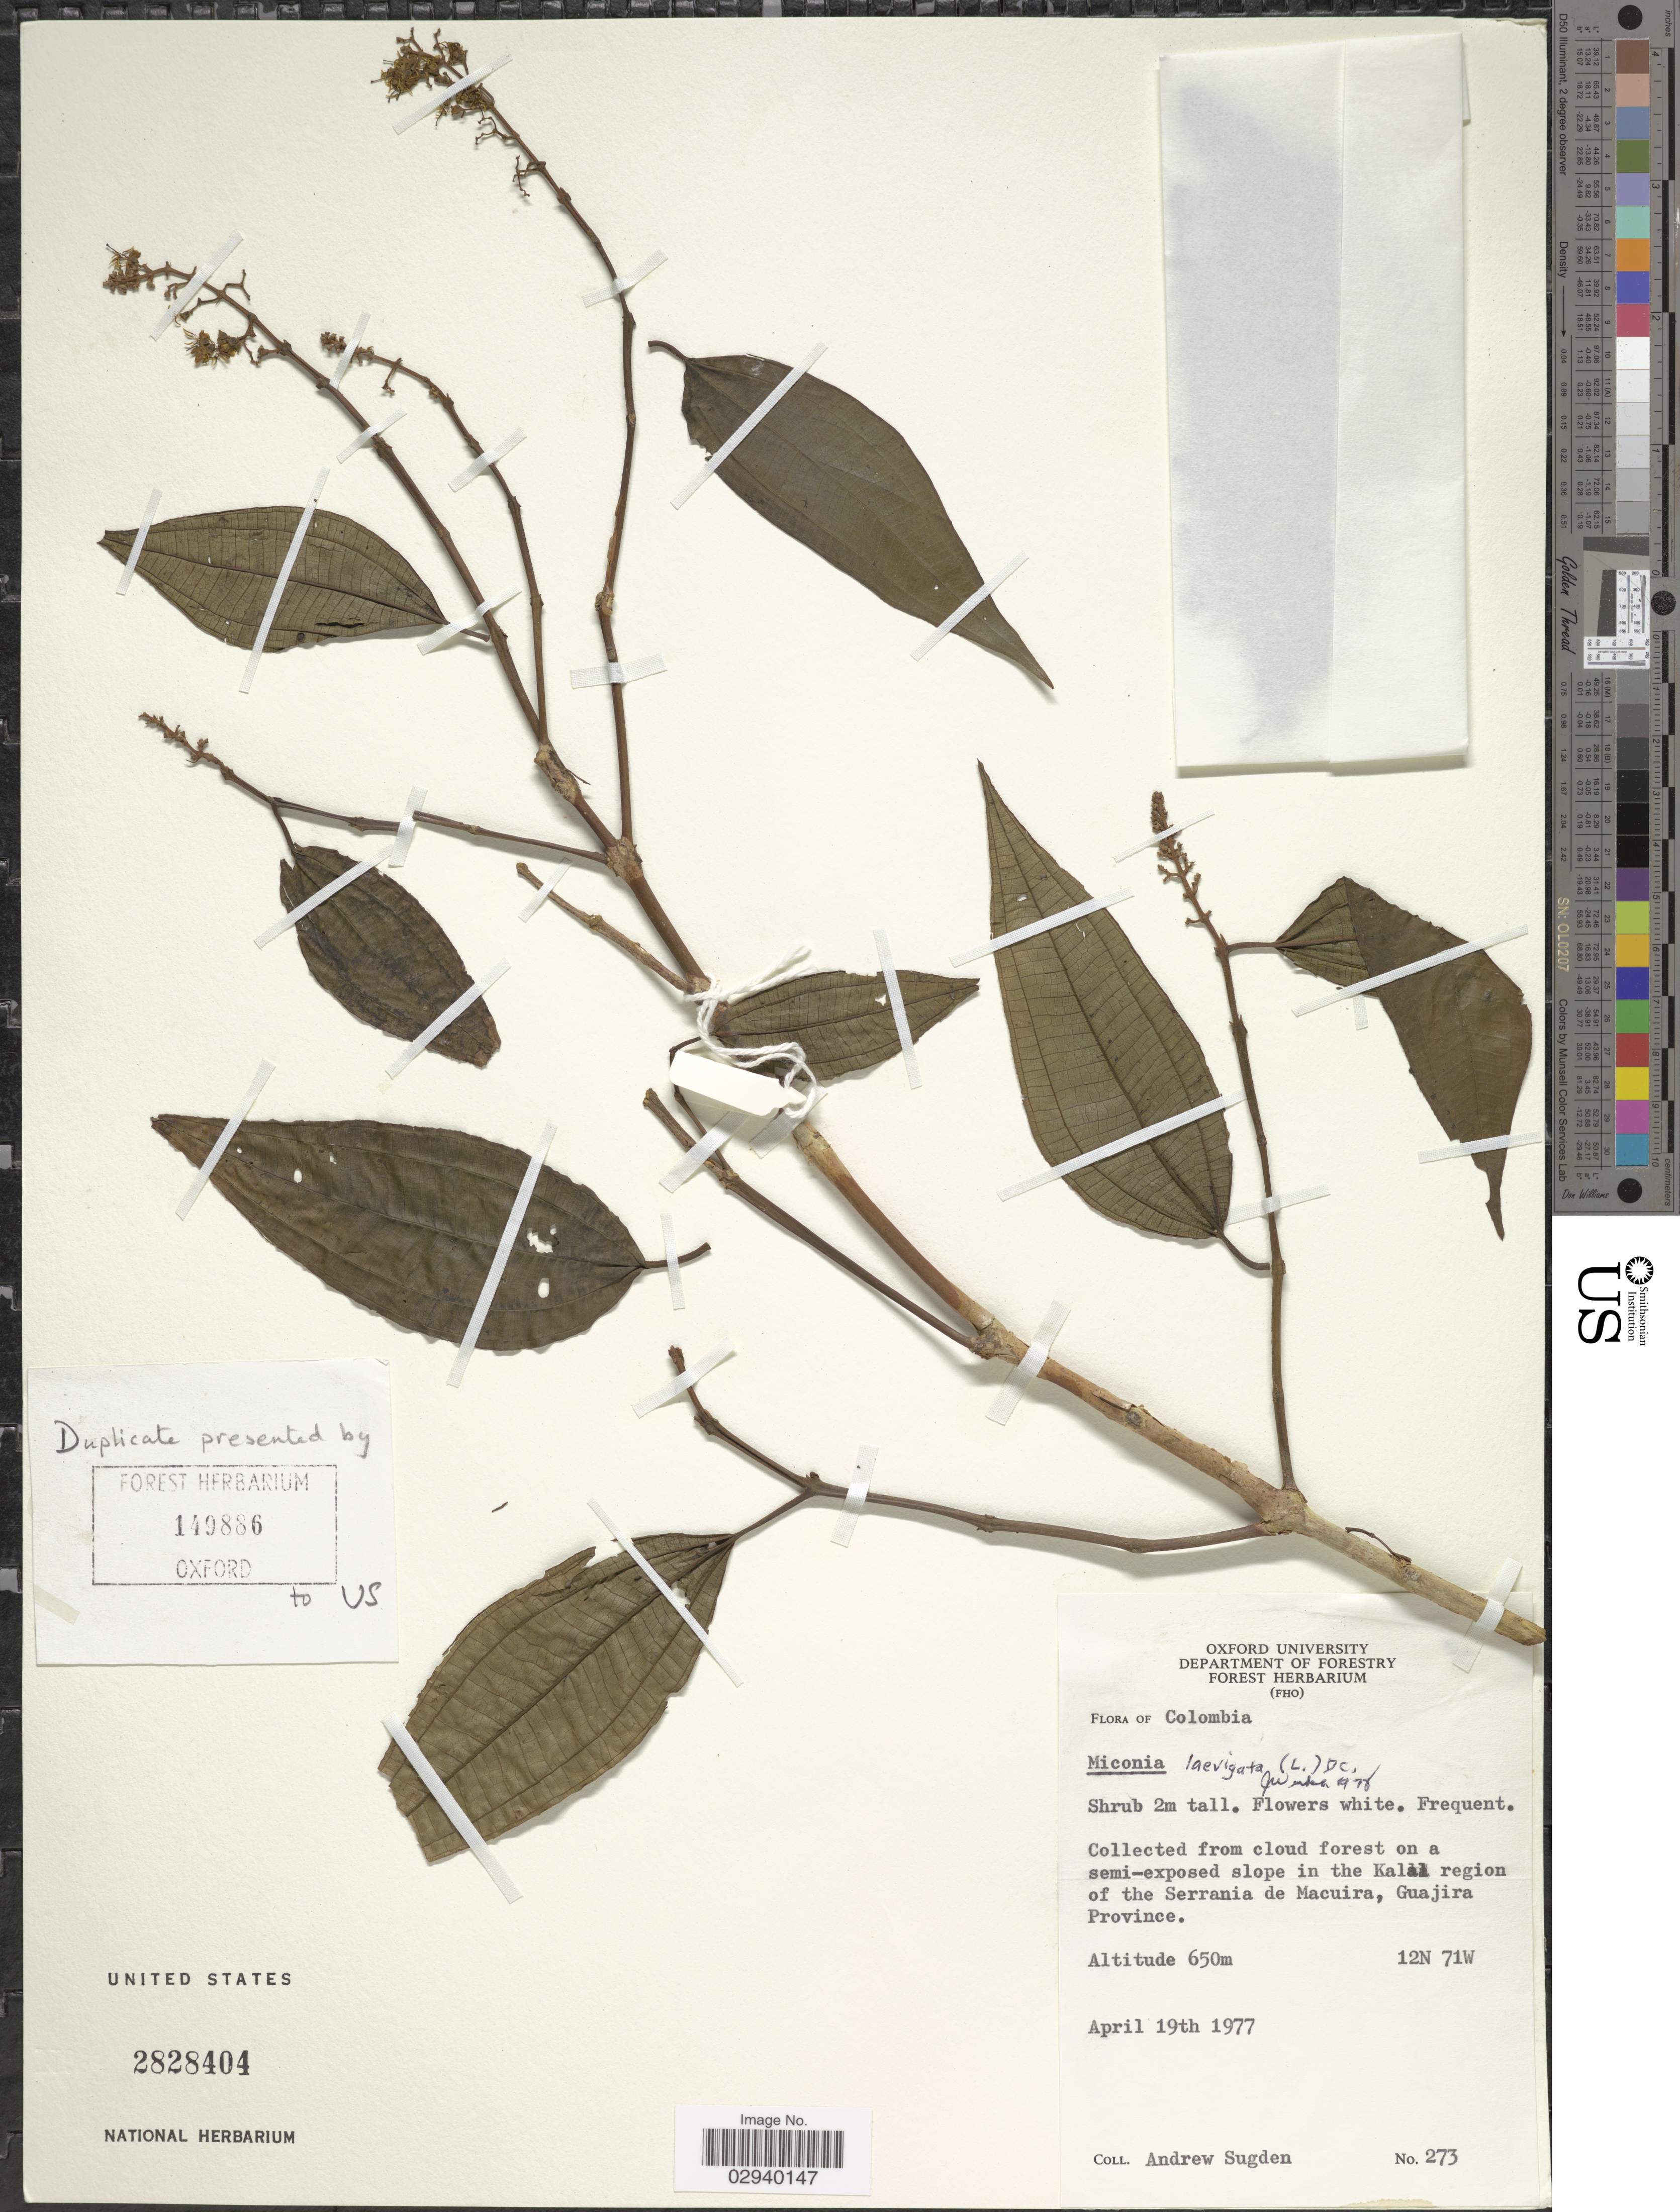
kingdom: Plantae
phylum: Tracheophyta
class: Magnoliopsida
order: Myrtales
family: Melastomataceae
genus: Miconia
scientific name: Miconia laevigata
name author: (L.) D. Don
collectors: A. Sugden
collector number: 273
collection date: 1977-04-19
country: Colombia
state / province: La Guajira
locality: Collected from cloud forest on a semi-exposed slope in the Kalal [interpreted] region of the Serrania de Macuira, Guajira Province.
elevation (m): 650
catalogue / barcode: US 2828404